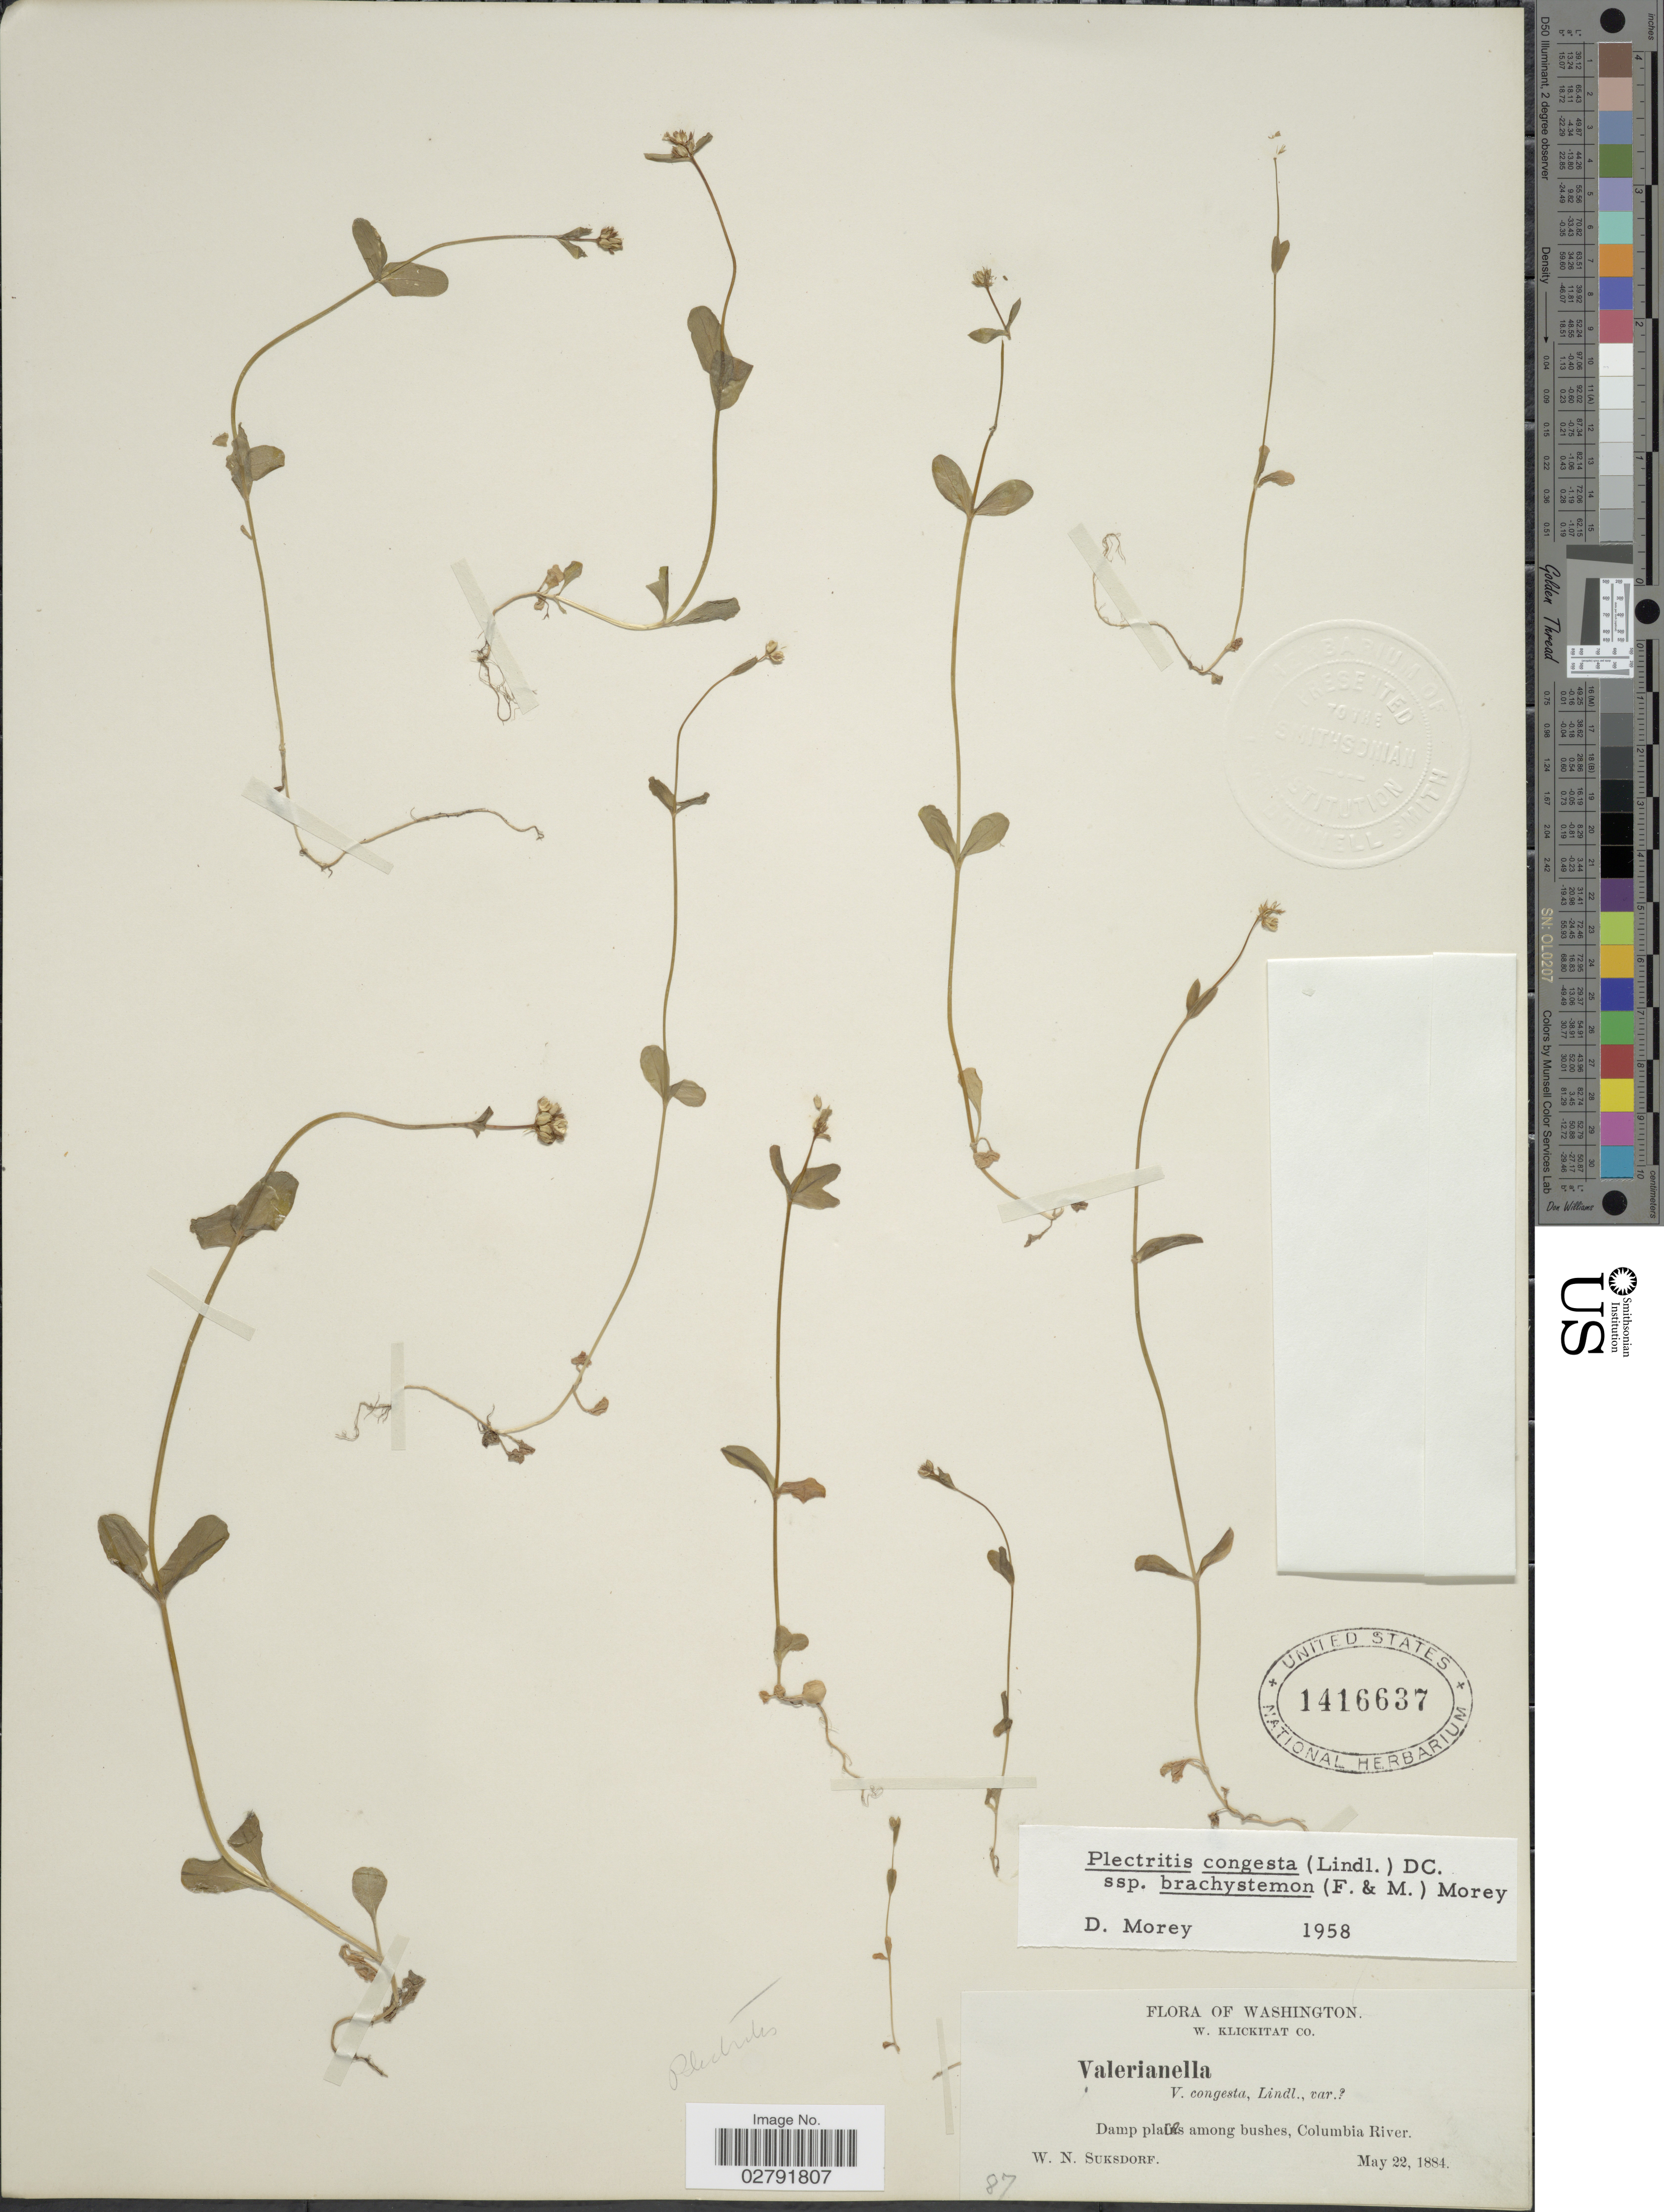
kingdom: Plantae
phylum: Tracheophyta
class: Magnoliopsida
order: Dipsacales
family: Caprifoliaceae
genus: Plectritis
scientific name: Plectritis congesta subsp. brachystemon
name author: (Fisch. & C.A. Mey.) Morey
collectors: W. N. Suksdorf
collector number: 87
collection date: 1884-05-22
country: United States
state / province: Washington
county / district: Klickitat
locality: W. Klickitat Co. Damp plains among bushes, Columbia River.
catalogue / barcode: US 1416637